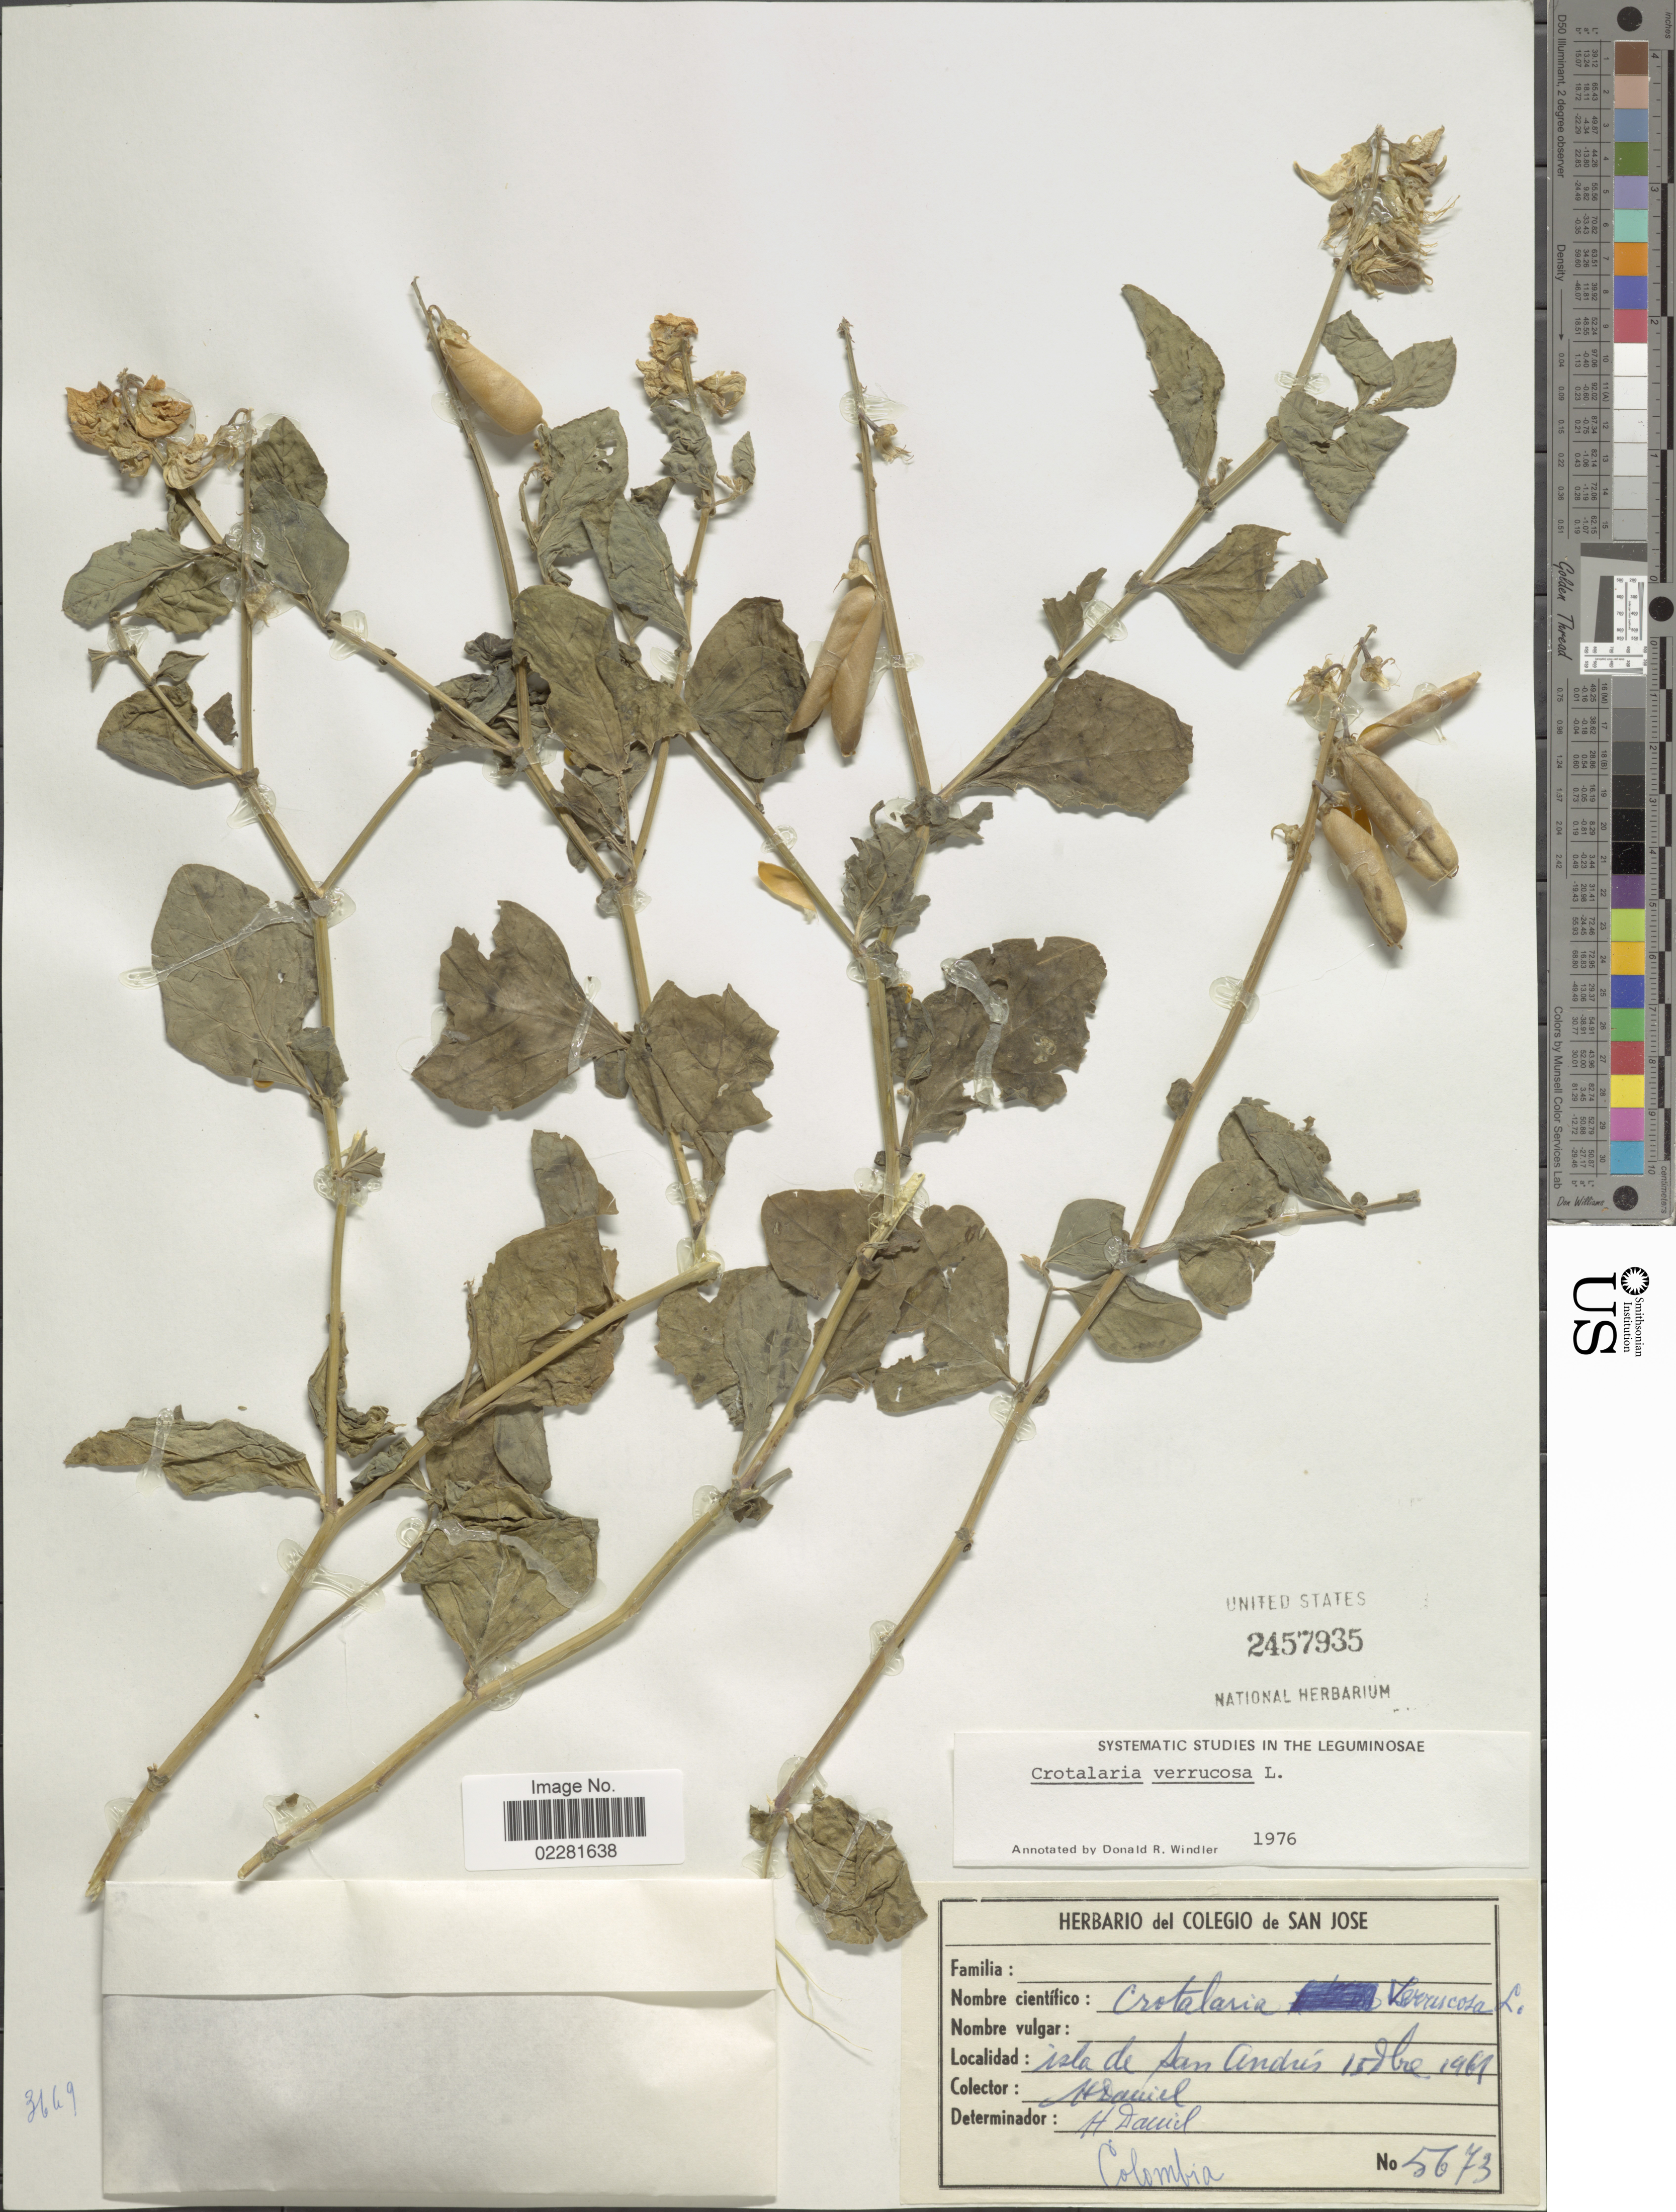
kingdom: Plantae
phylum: Tracheophyta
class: Magnoliopsida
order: Fabales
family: Fabaceae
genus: Crotalaria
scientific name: Crotalaria verrucosa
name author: L.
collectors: H. Daniel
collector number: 5673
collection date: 1961-10-15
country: Colombia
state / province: San Andres y Providencia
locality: Isla de San Andres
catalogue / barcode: US 2457935